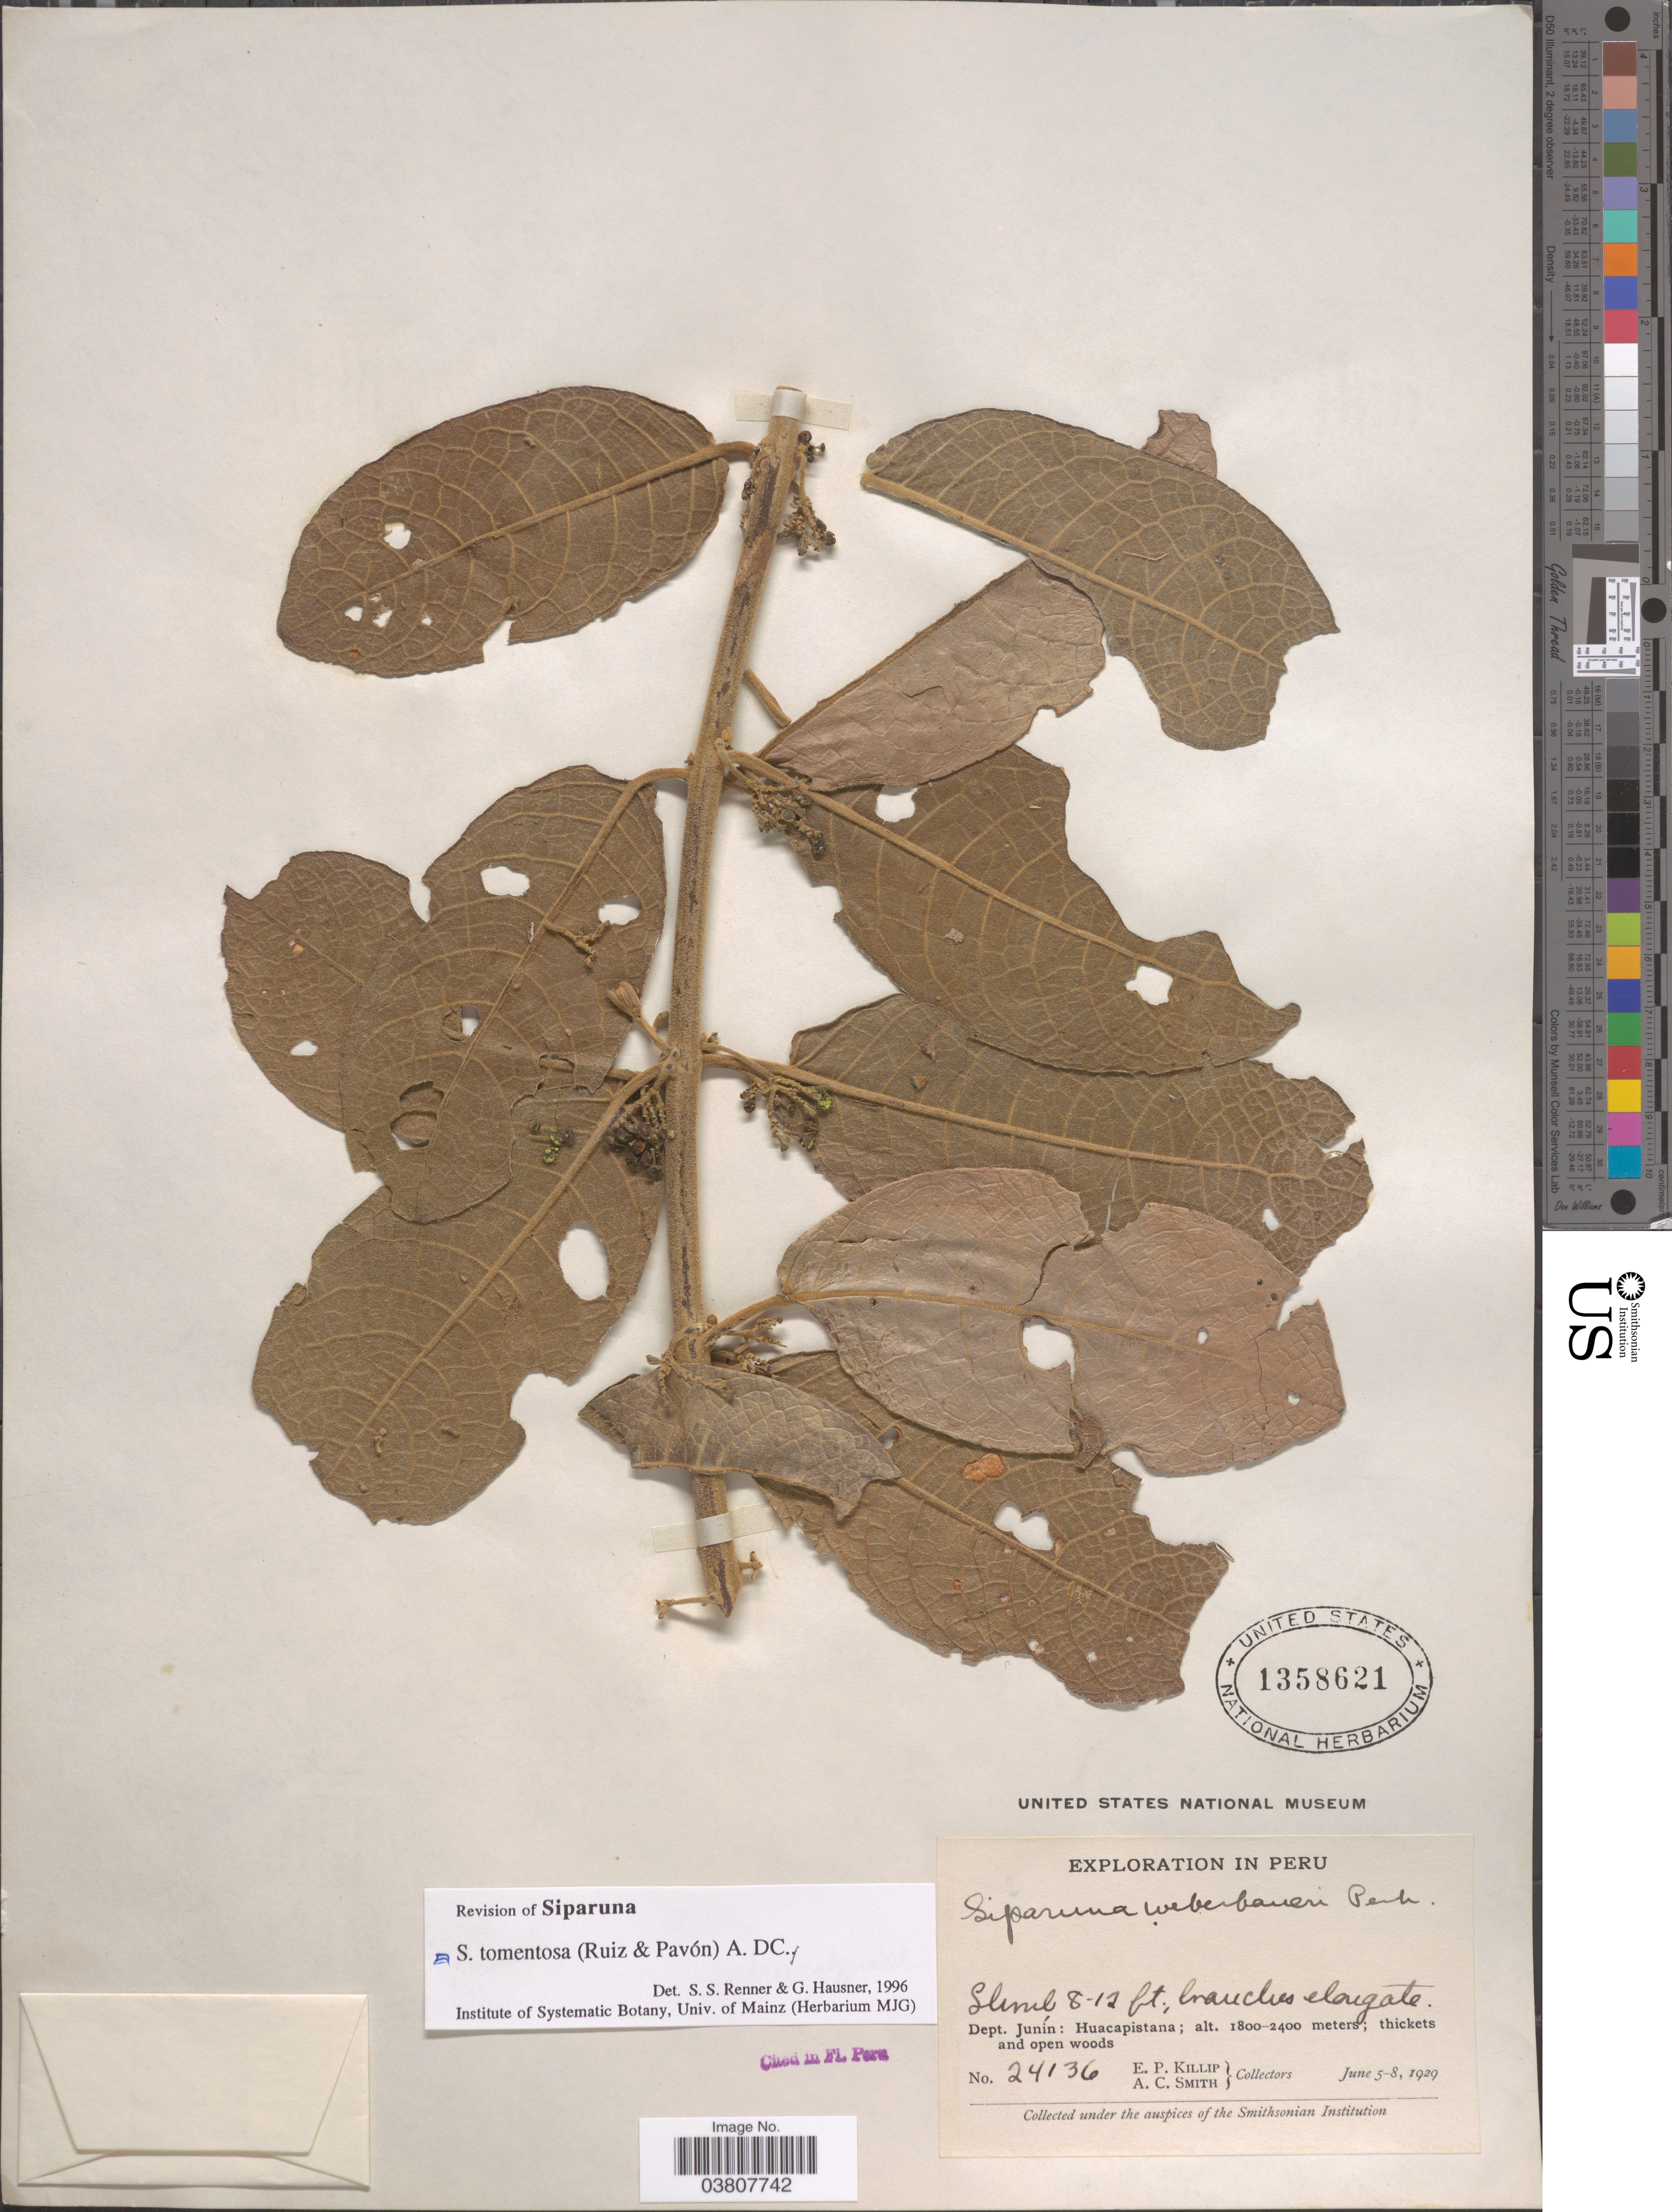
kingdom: Plantae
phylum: Tracheophyta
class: Magnoliopsida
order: Laurales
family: Siparunaceae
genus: Siparuna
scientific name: Siparuna tomentosa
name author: Perkins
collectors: E. P. Killip & A. C. Smith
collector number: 24136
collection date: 1929-06-05/1929-06-08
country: Peru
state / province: Junín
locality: Dept. Junín: Huacapistana; thickets and open woods.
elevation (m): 1800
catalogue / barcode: US 1358621